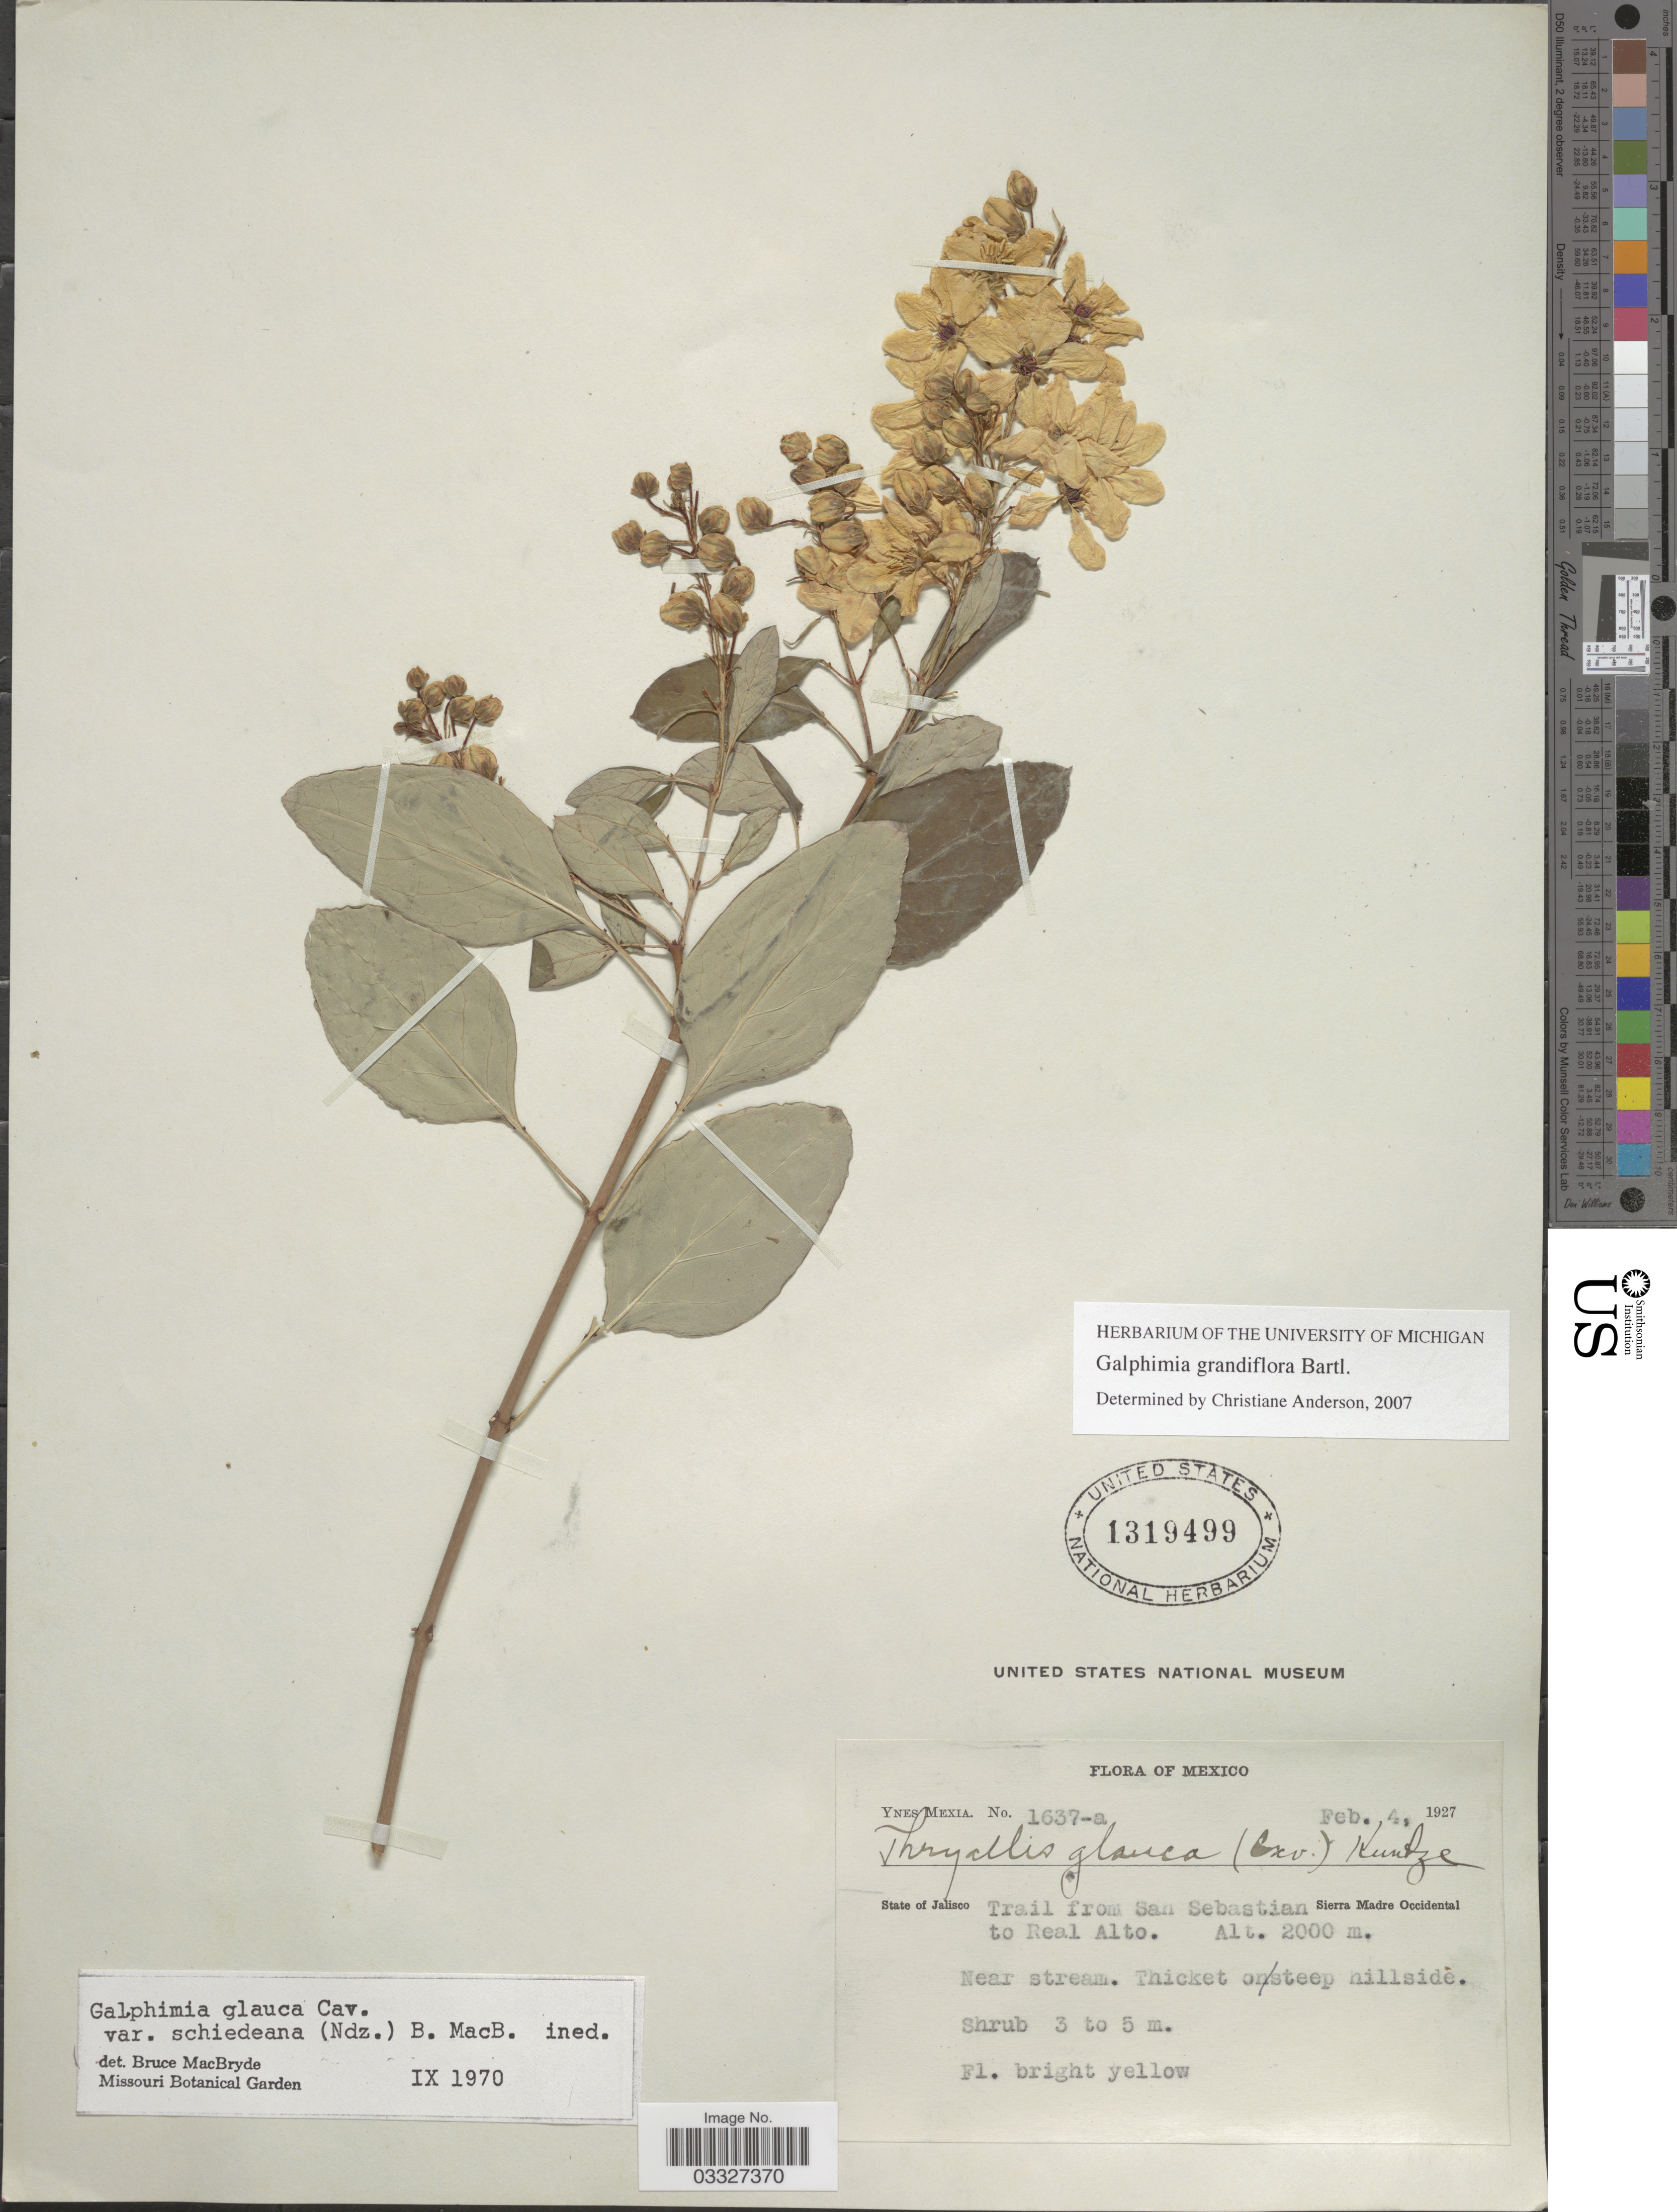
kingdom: Plantae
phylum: Tracheophyta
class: Magnoliopsida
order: Malpighiales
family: Malpighiaceae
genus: Galphimia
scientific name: Galphimia grandiflora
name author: Bartl.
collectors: Y. Mexia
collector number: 1637-a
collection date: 1927-02-04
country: Mexico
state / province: Jalisco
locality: Trail from San Sebastian to Real Alto. Sierra Madre Occidental.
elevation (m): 2000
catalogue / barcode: US 1319499